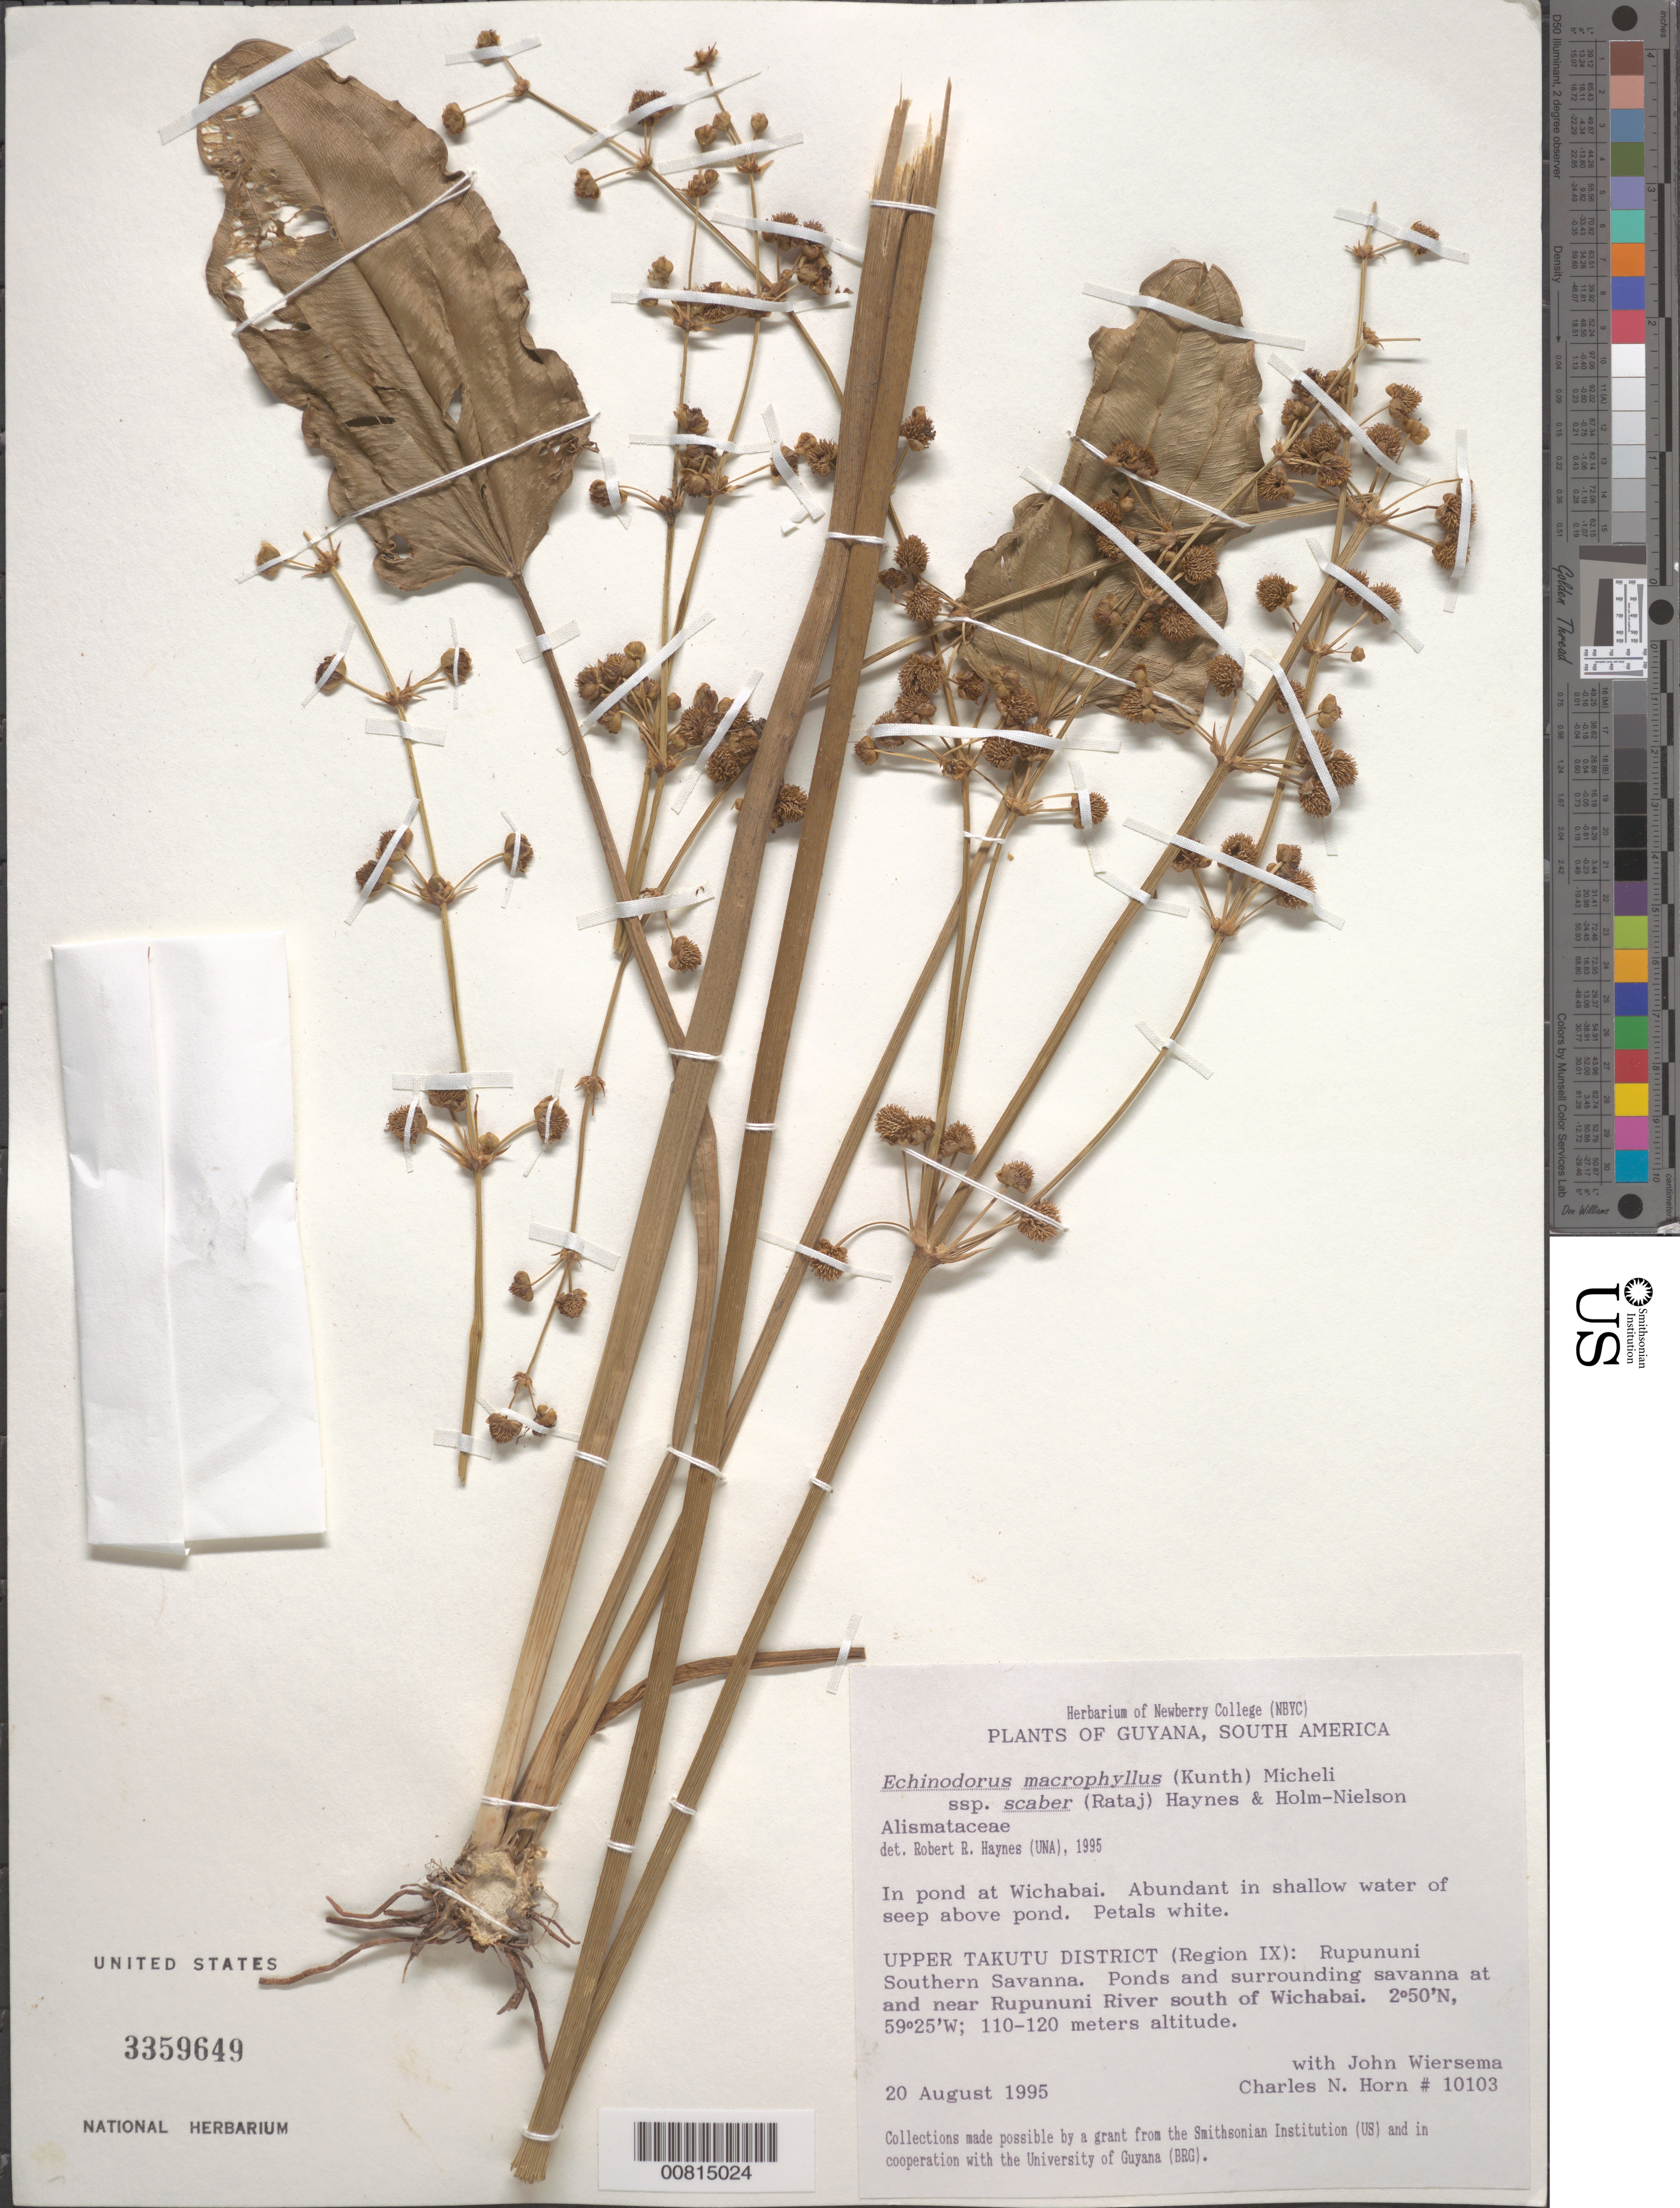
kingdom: Plantae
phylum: Tracheophyta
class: Liliopsida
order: Alismatales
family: Alismataceae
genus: Echinodorus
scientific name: Echinodorus macrophyllus subsp. scaber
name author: (Rataj) R.R. Haynes & Holm-Niels.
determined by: Haynes, R. R.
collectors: C. N. Horn & J. H. Wiersema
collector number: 10103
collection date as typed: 20-Aug-95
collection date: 1995-08-20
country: Guyana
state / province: U. Takutu-U. Essequibo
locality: Rupununi Southern Savanna, Rupununi R., S of Wichabai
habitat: Shallow water of seep above pond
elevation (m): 110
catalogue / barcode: US 3359649